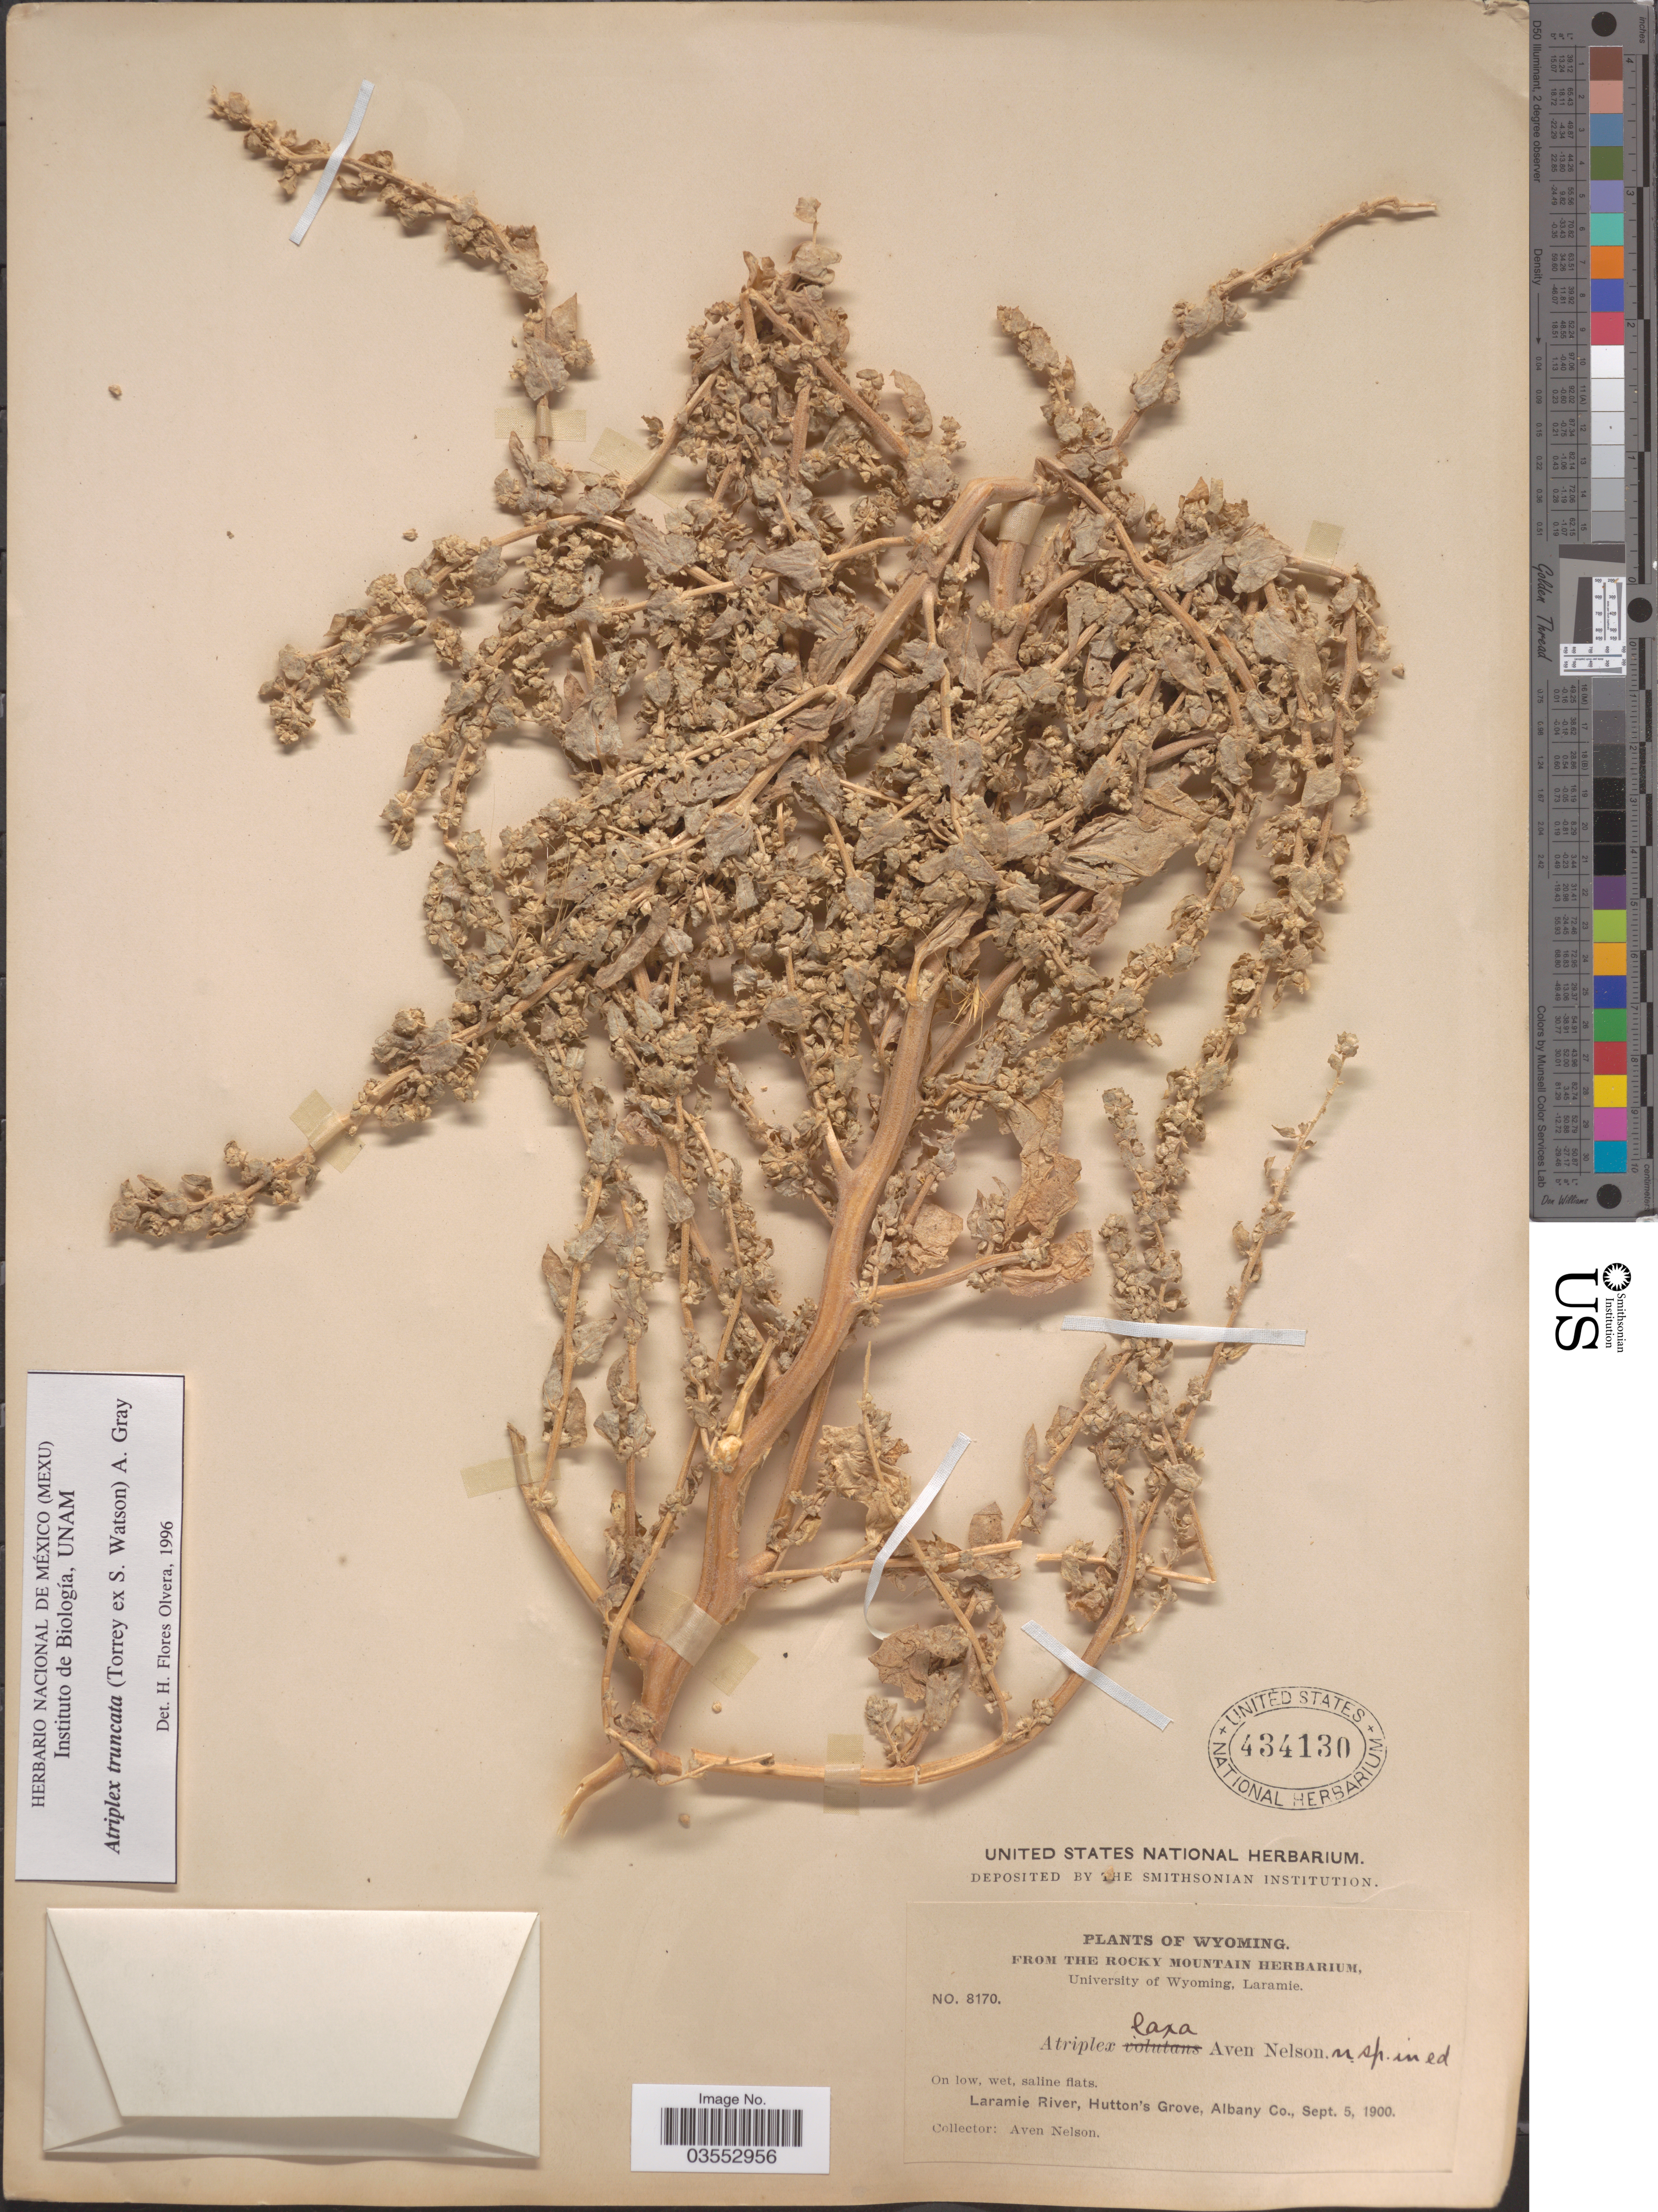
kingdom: Plantae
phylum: Tracheophyta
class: Magnoliopsida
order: Caryophyllales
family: Amaranthaceae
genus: Atriplex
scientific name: Atriplex tridentata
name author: Kuntze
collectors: A. Nelson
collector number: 8170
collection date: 1900-09-05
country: United States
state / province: Wyoming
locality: Laramie River, Hutton's Grove, Albany Co.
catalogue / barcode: US 434130